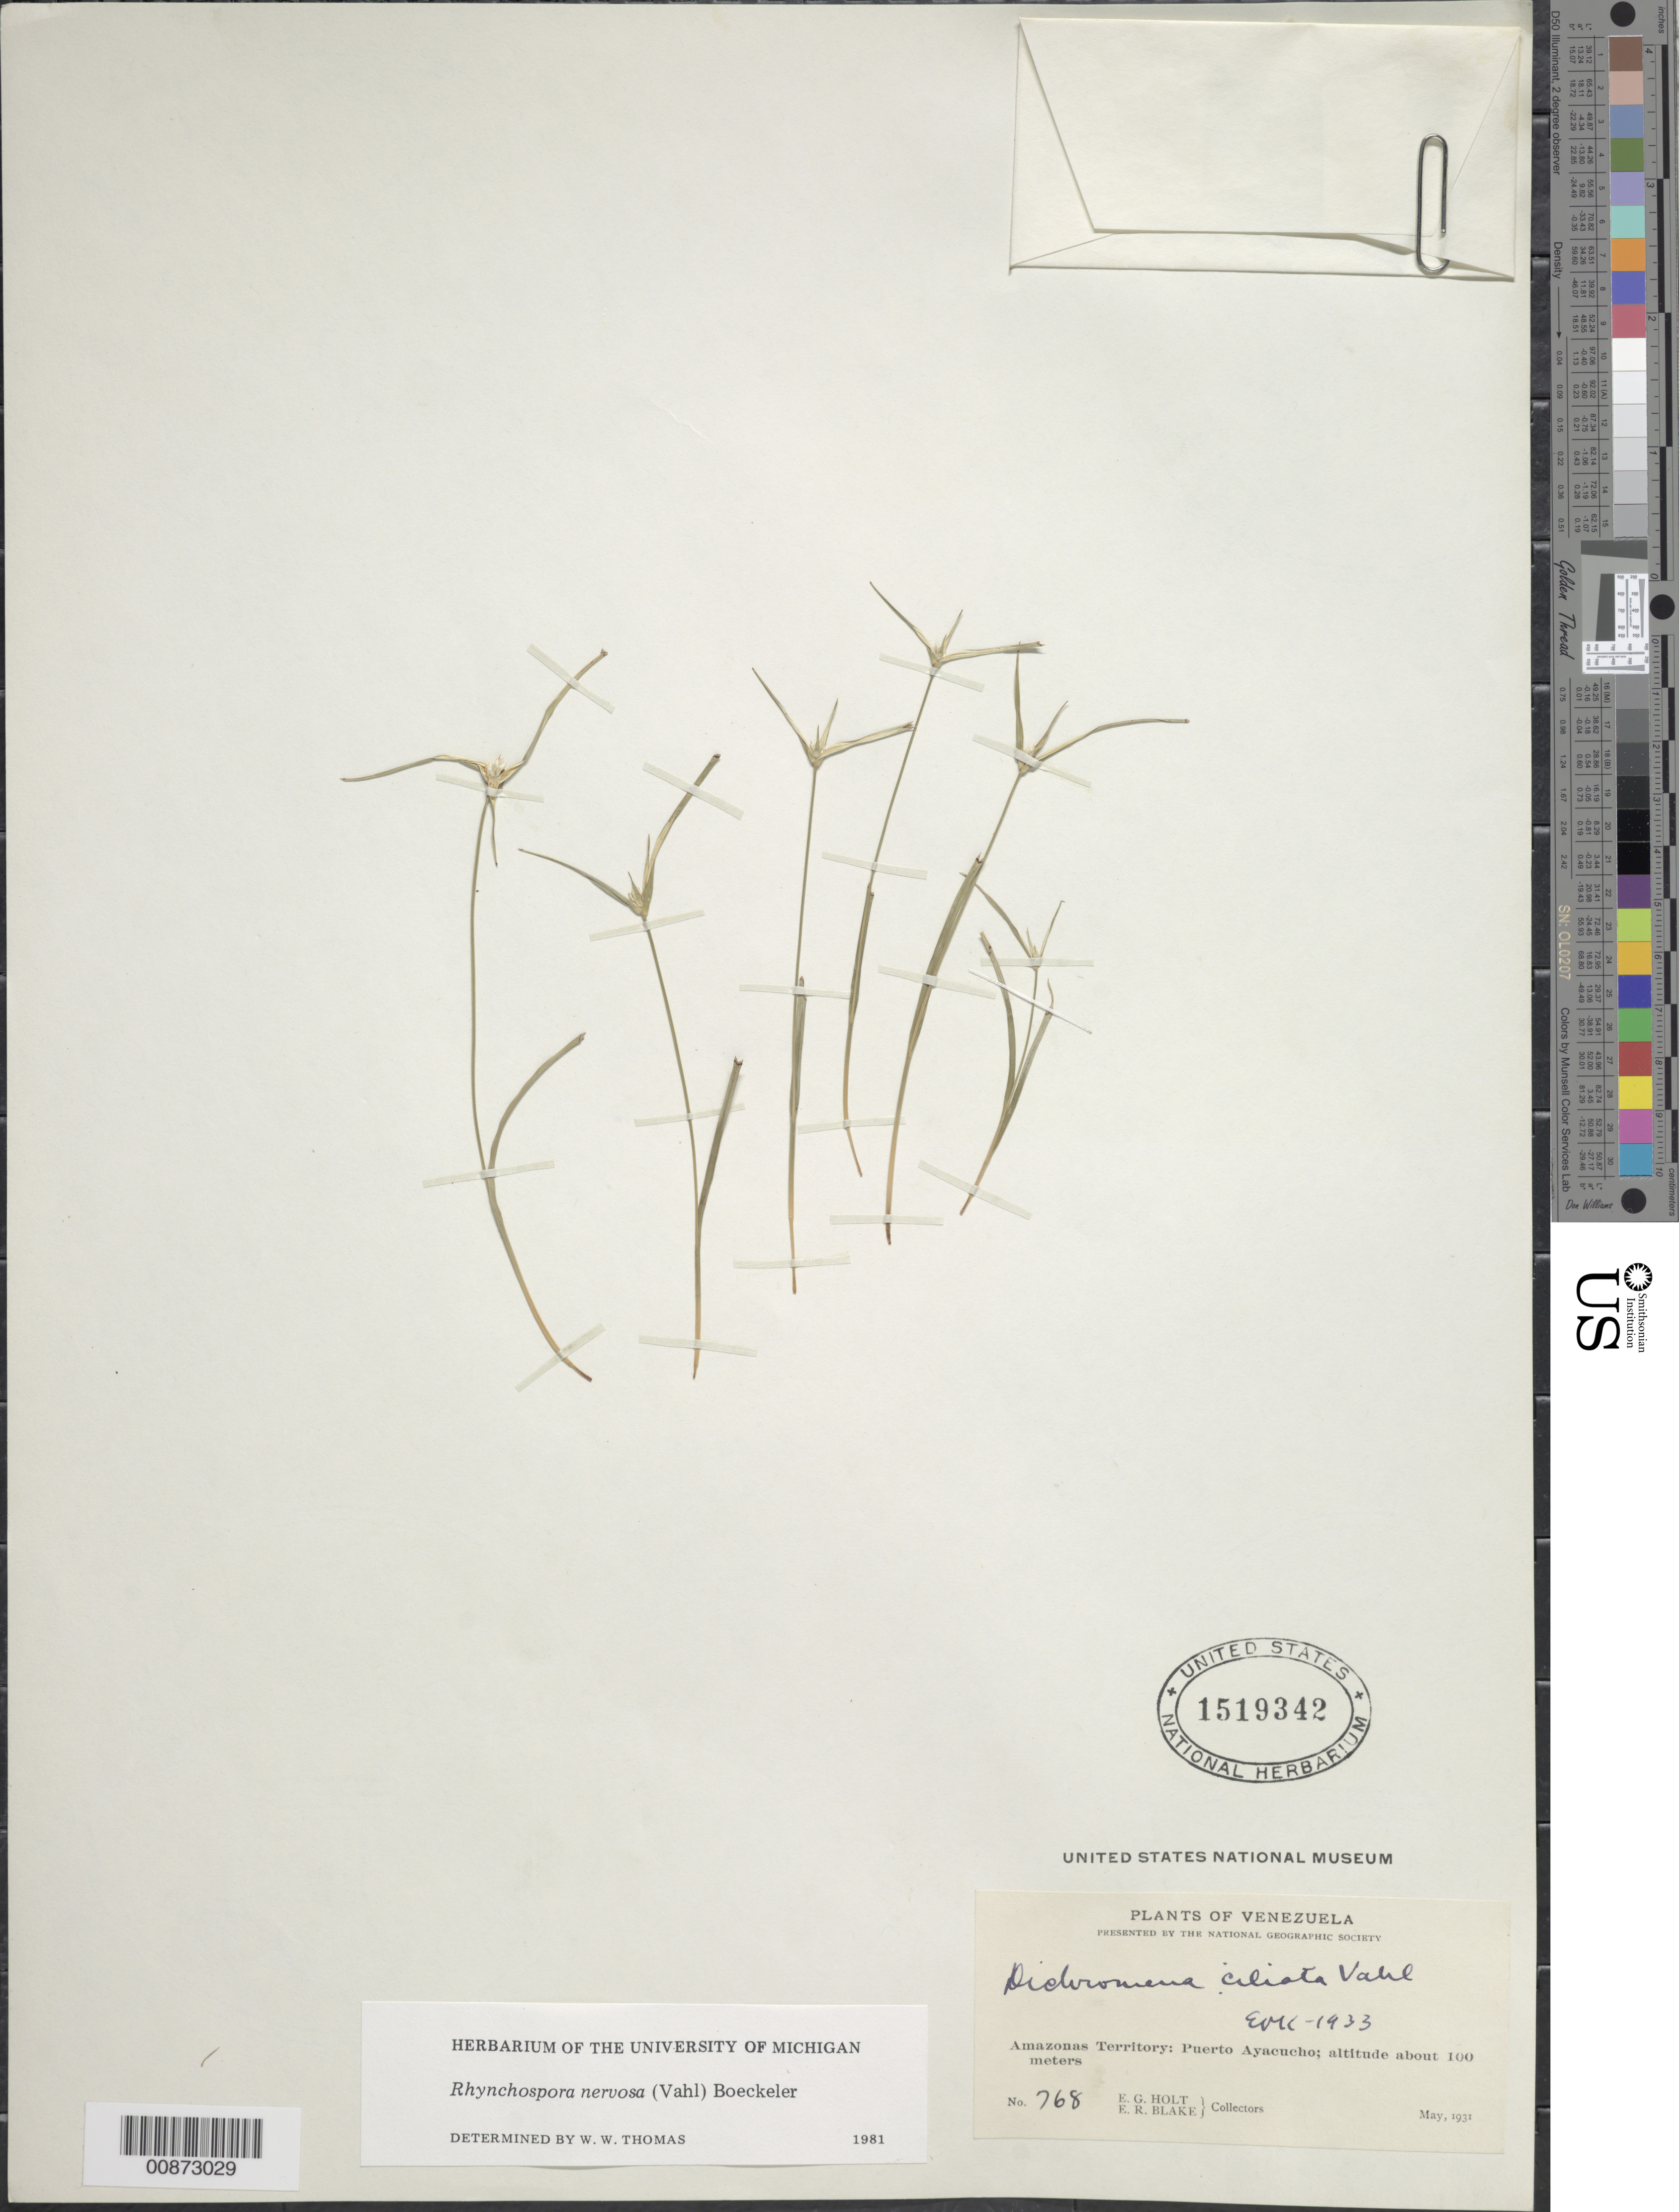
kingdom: Plantae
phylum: Tracheophyta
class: Liliopsida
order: Poales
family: Cyperaceae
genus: Rhynchospora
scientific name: Rhynchospora nervosa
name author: (Vahl) Boeckeler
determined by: Thomas, W. W., (NY), New York Botanical Garden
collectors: E. Holt & E. R. Blake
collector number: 768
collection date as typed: May-31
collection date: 1931-05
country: Venezuela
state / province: Amazonas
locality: Puerto Ayacucho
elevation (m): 100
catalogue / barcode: US 1519342